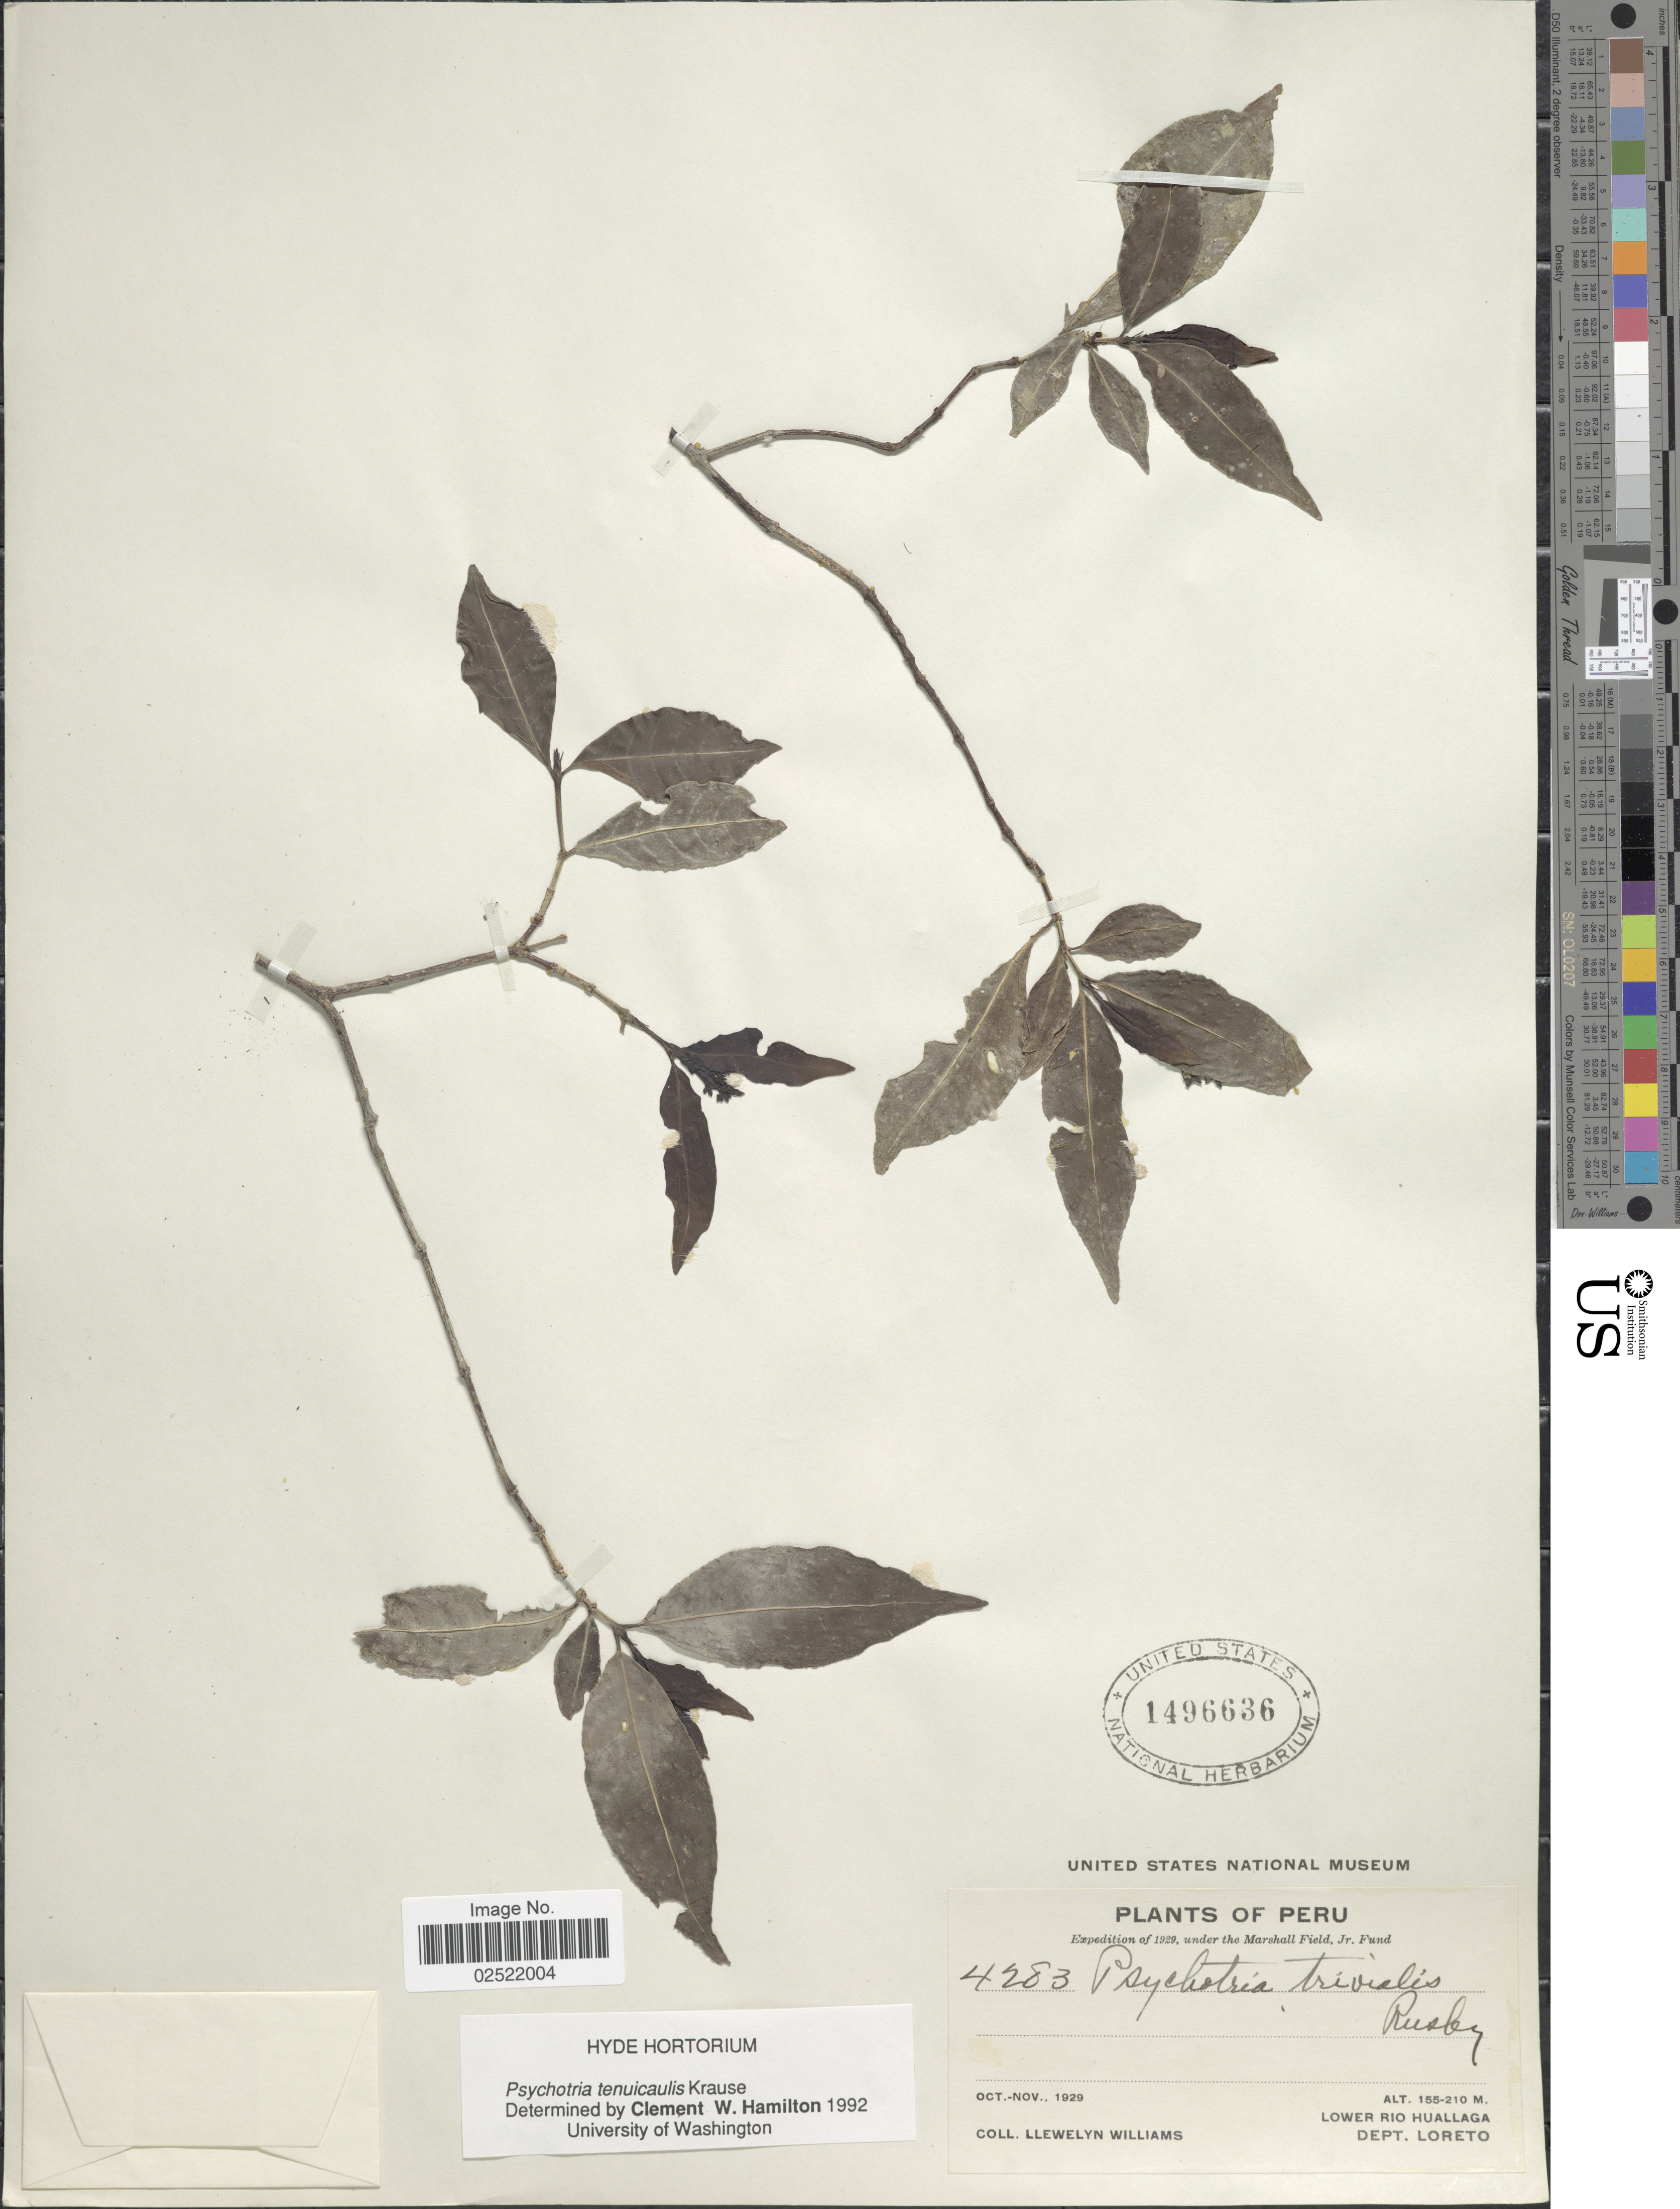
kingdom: Plantae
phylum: Tracheophyta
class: Magnoliopsida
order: Gentianales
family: Rubiaceae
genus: Psychotria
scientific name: Psychotria tenuicaulis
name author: K. Krause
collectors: Ll. Williams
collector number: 4283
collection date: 1929-10/1929-11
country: Peru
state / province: Loreto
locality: Lower Rio Huallaga. Dept. Loreto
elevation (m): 155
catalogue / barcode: US 1496636